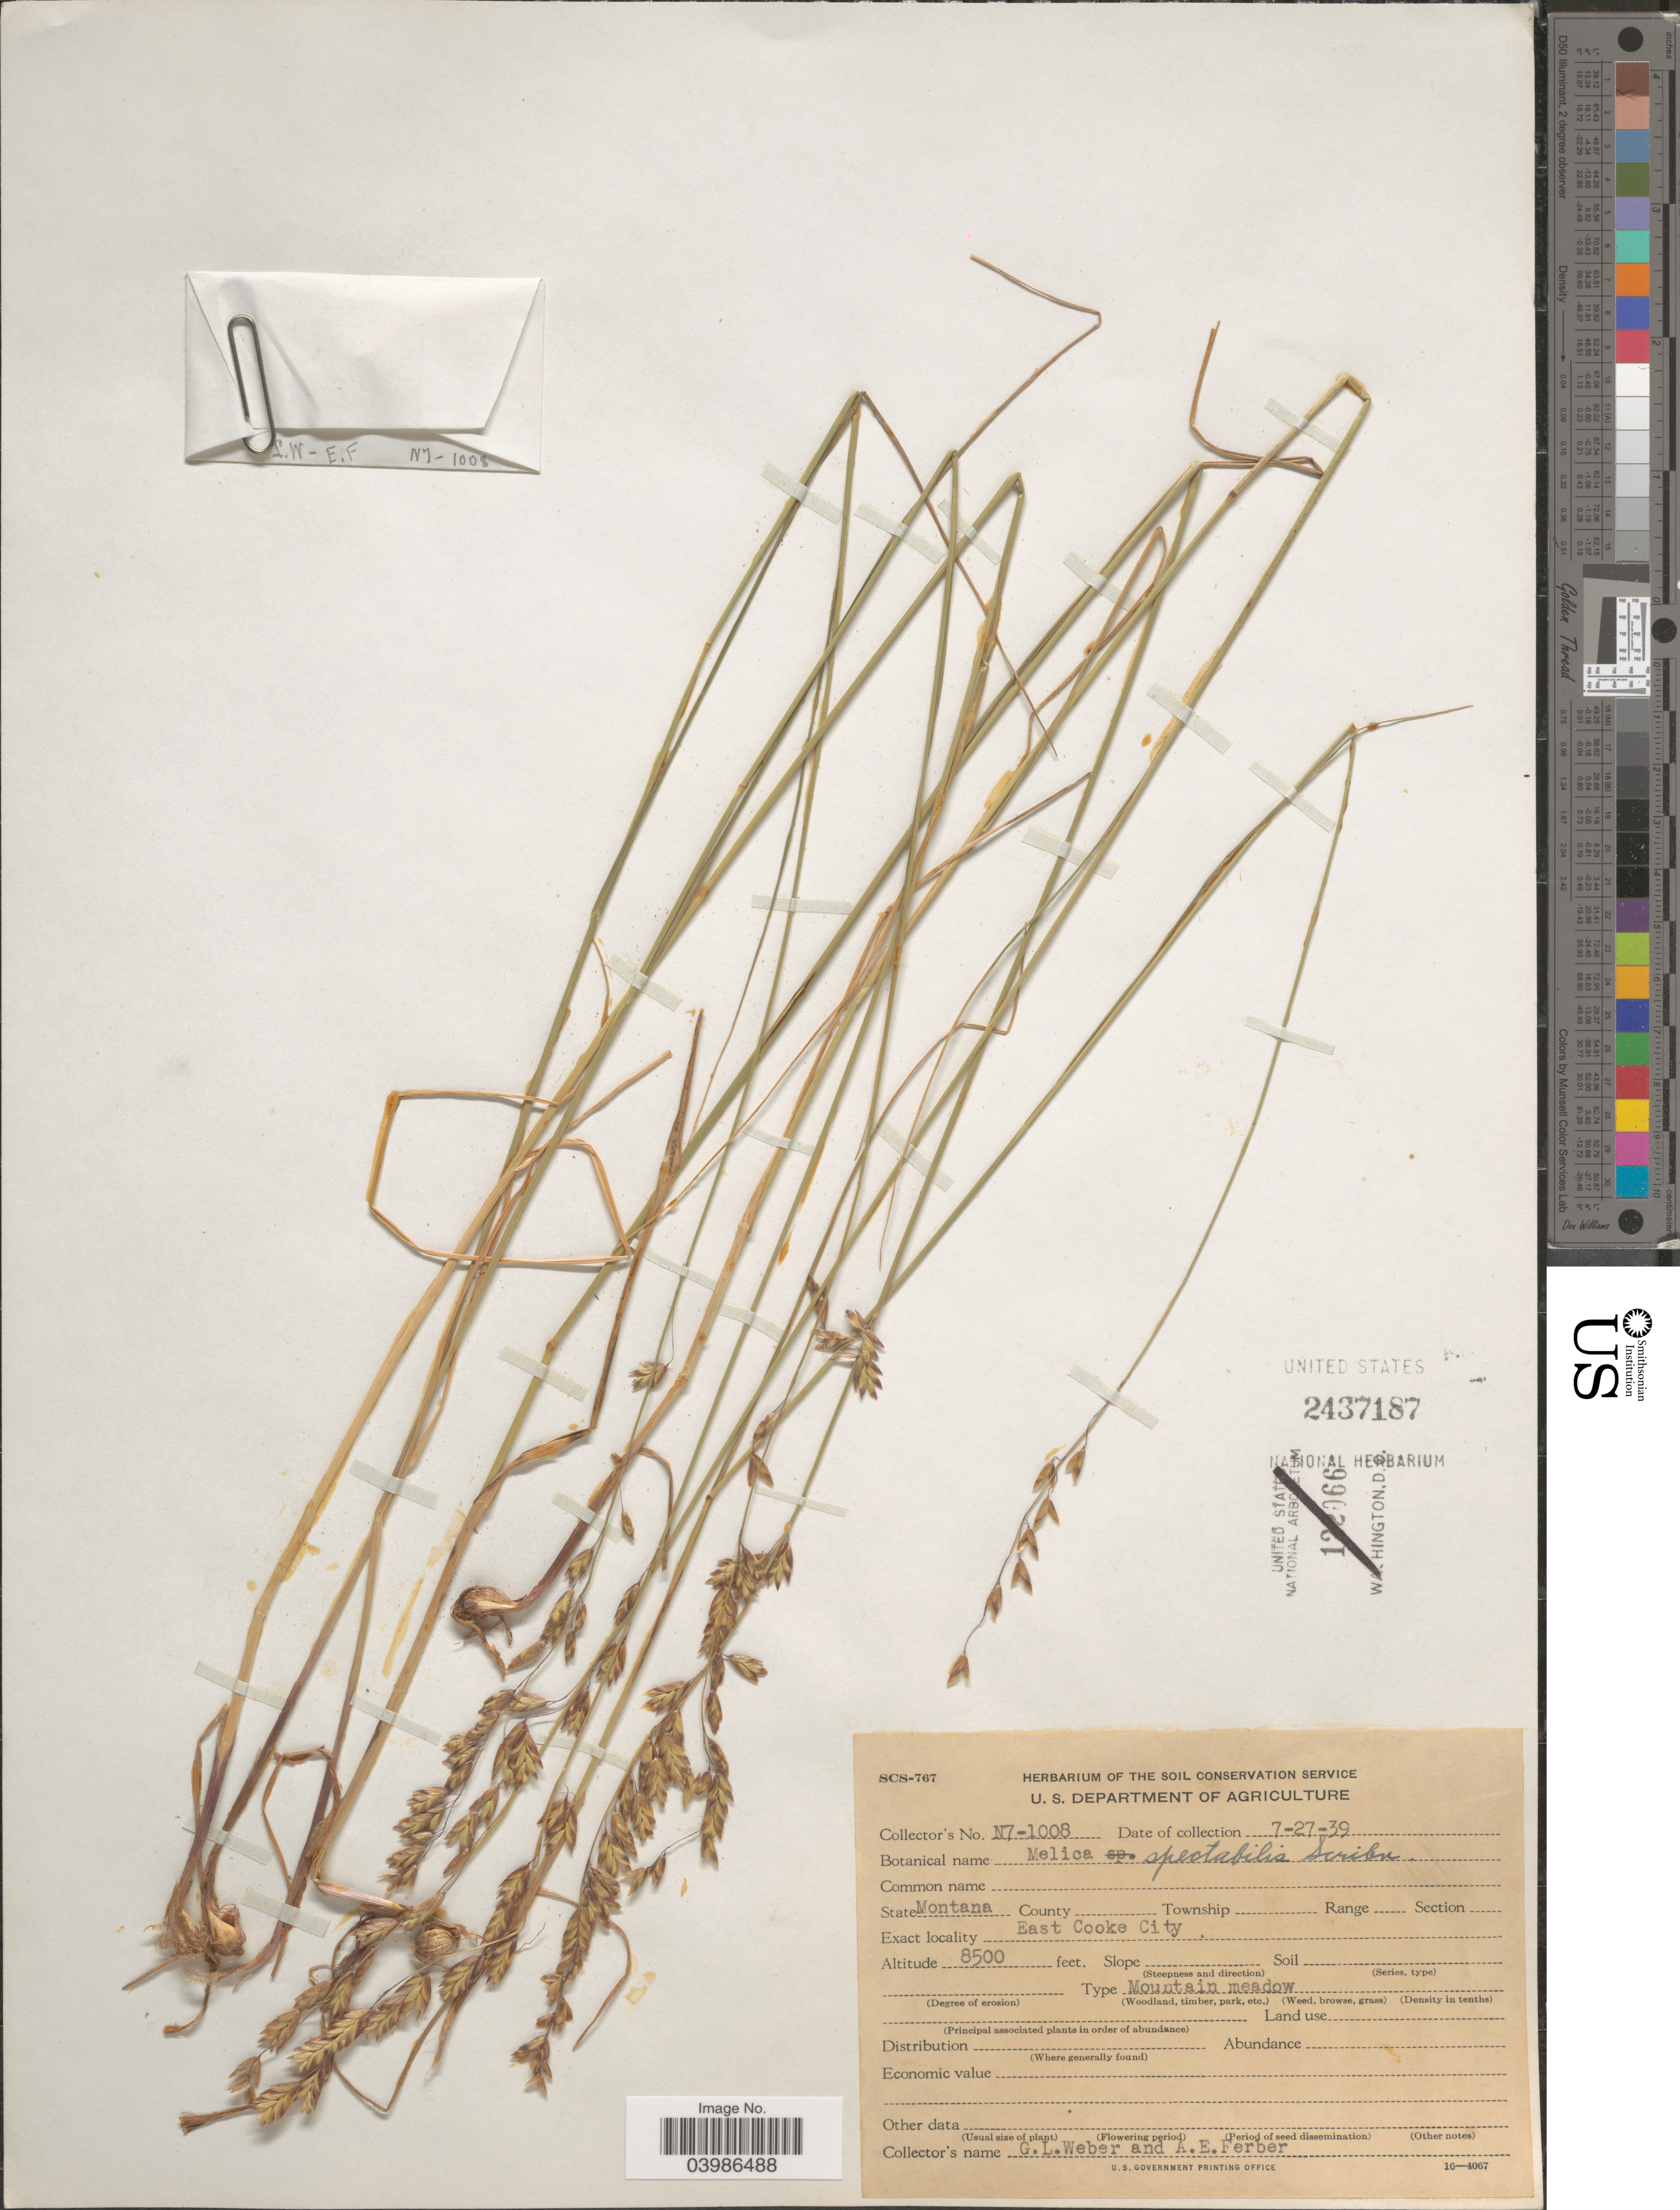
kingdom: Plantae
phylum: Tracheophyta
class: Liliopsida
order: Poales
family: Poaceae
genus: Melica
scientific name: Melica spectabilis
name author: Scribn.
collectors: G. Weber & A. Ferber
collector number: N7-1008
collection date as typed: Transcribed d/m/y: 27/7/39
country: United States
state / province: Montana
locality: East Cooke City.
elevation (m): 2591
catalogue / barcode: US 2437187